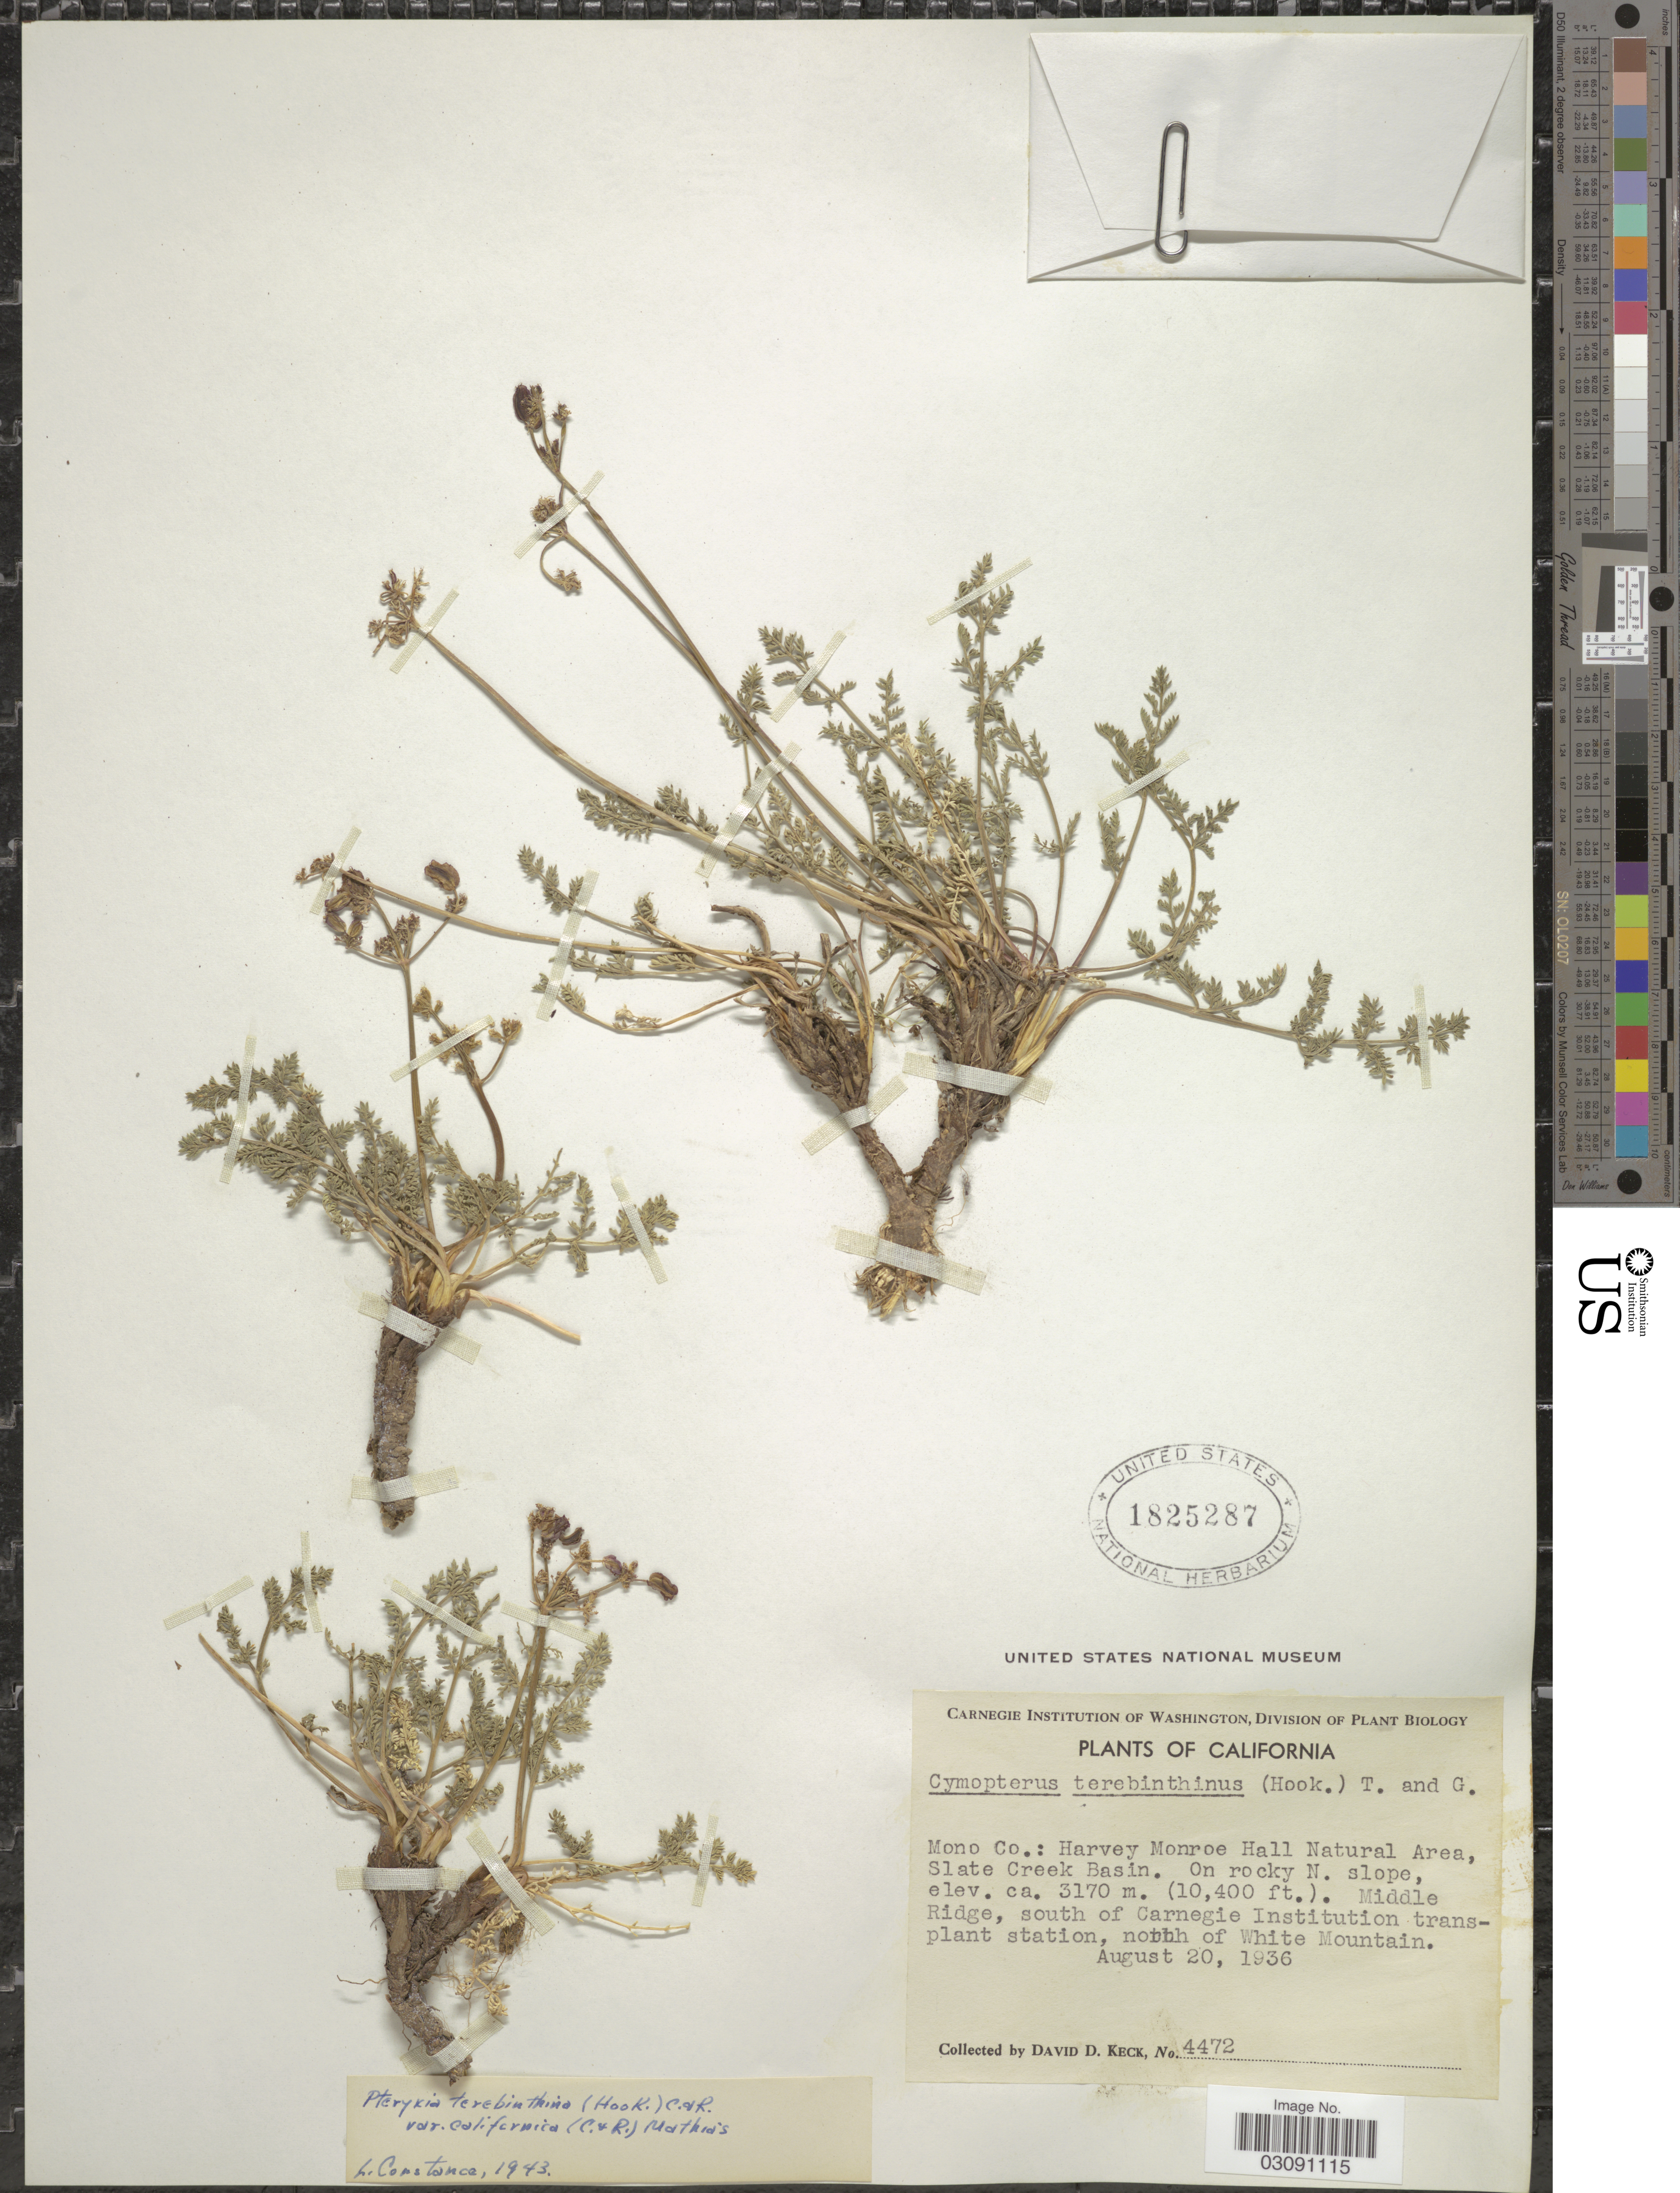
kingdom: Plantae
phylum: Tracheophyta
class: Magnoliopsida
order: Apiales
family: Apiaceae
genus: Pteryxia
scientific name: Pteryxia terebinthina var. californica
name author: (J.M. Coult. & Rose) Mathias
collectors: D. D. Keck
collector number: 4472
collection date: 1936-08-20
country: United States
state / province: California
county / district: Mono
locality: Mono Co.: Harvey Monroe Hall Natural Area, Slate Creek Basin. On rocky N. slope, Middle Ridge, south of Carnegie Institution transplant station, north of White Mountain.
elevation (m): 3170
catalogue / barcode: US 1825287